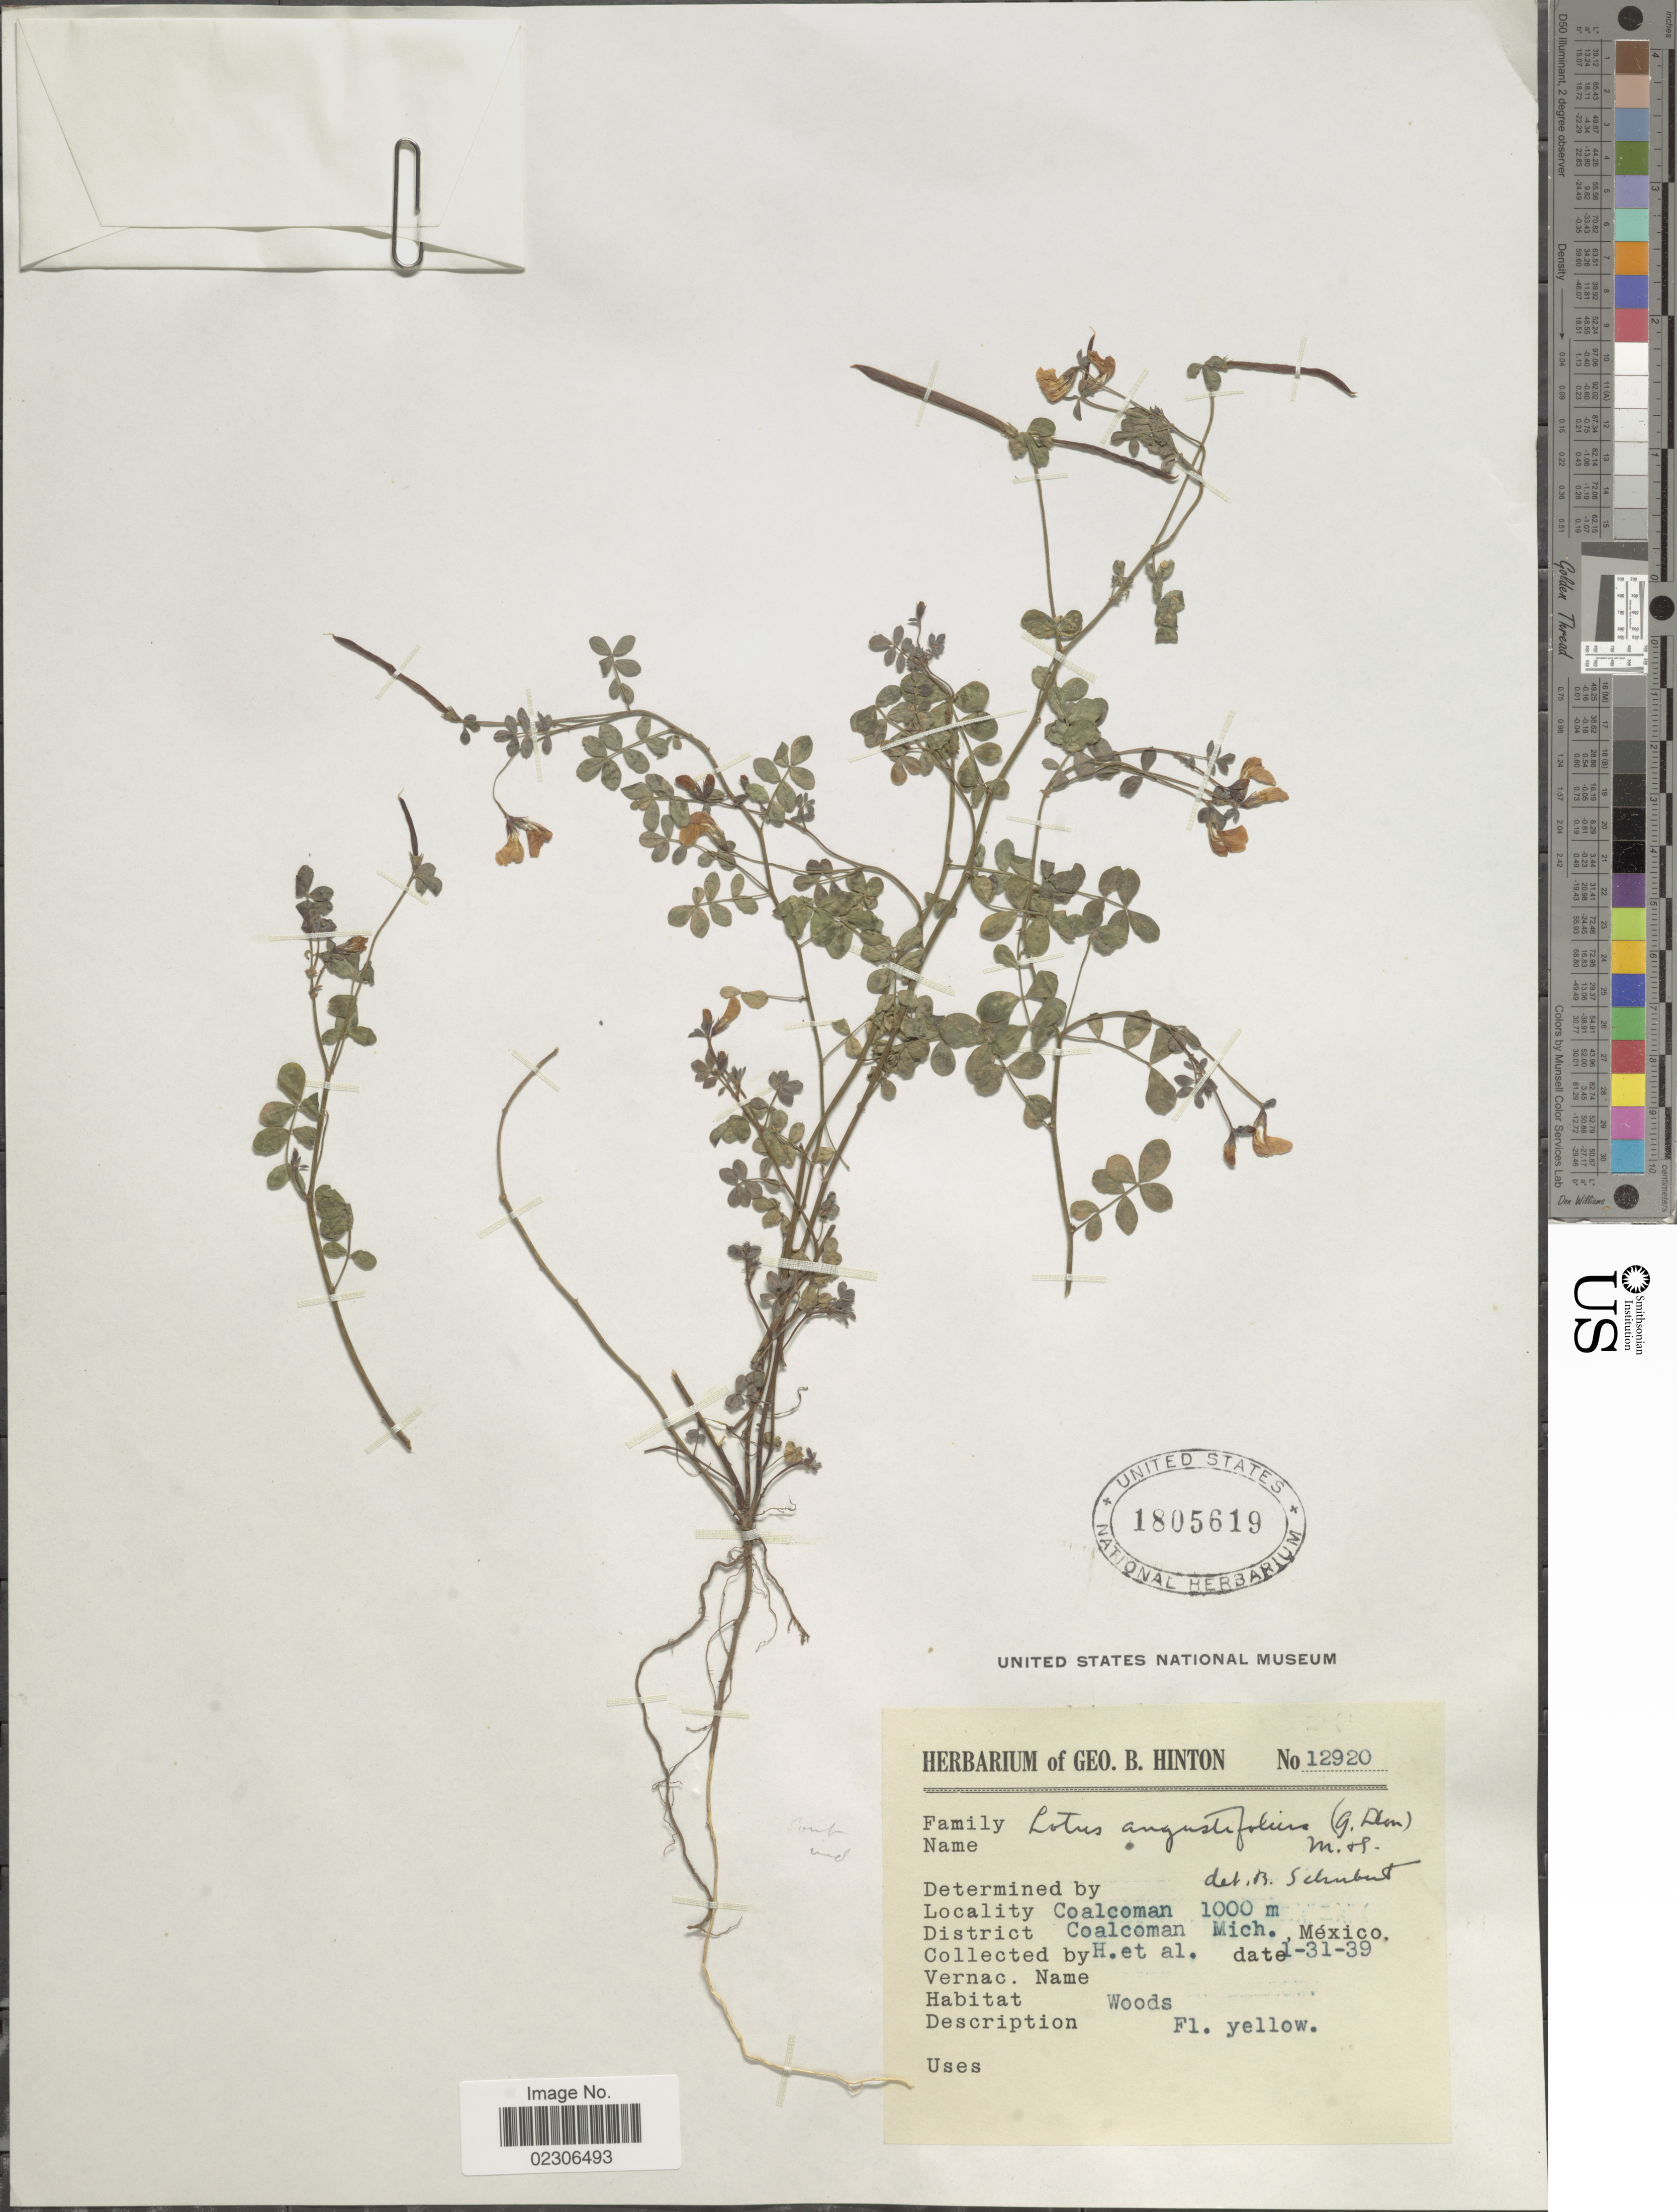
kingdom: Plantae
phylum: Tracheophyta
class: Magnoliopsida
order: Fabales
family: Fabaceae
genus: Lotus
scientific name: Lotus angustifolius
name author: Gouan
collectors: G. B. Hinton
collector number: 12920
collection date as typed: Transcribed d/m/y: 31/1/39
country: Mexico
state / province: Michoacán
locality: Coalcoman, District Coalcoman, Mich., Mexico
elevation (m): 1000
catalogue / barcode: US 1805619